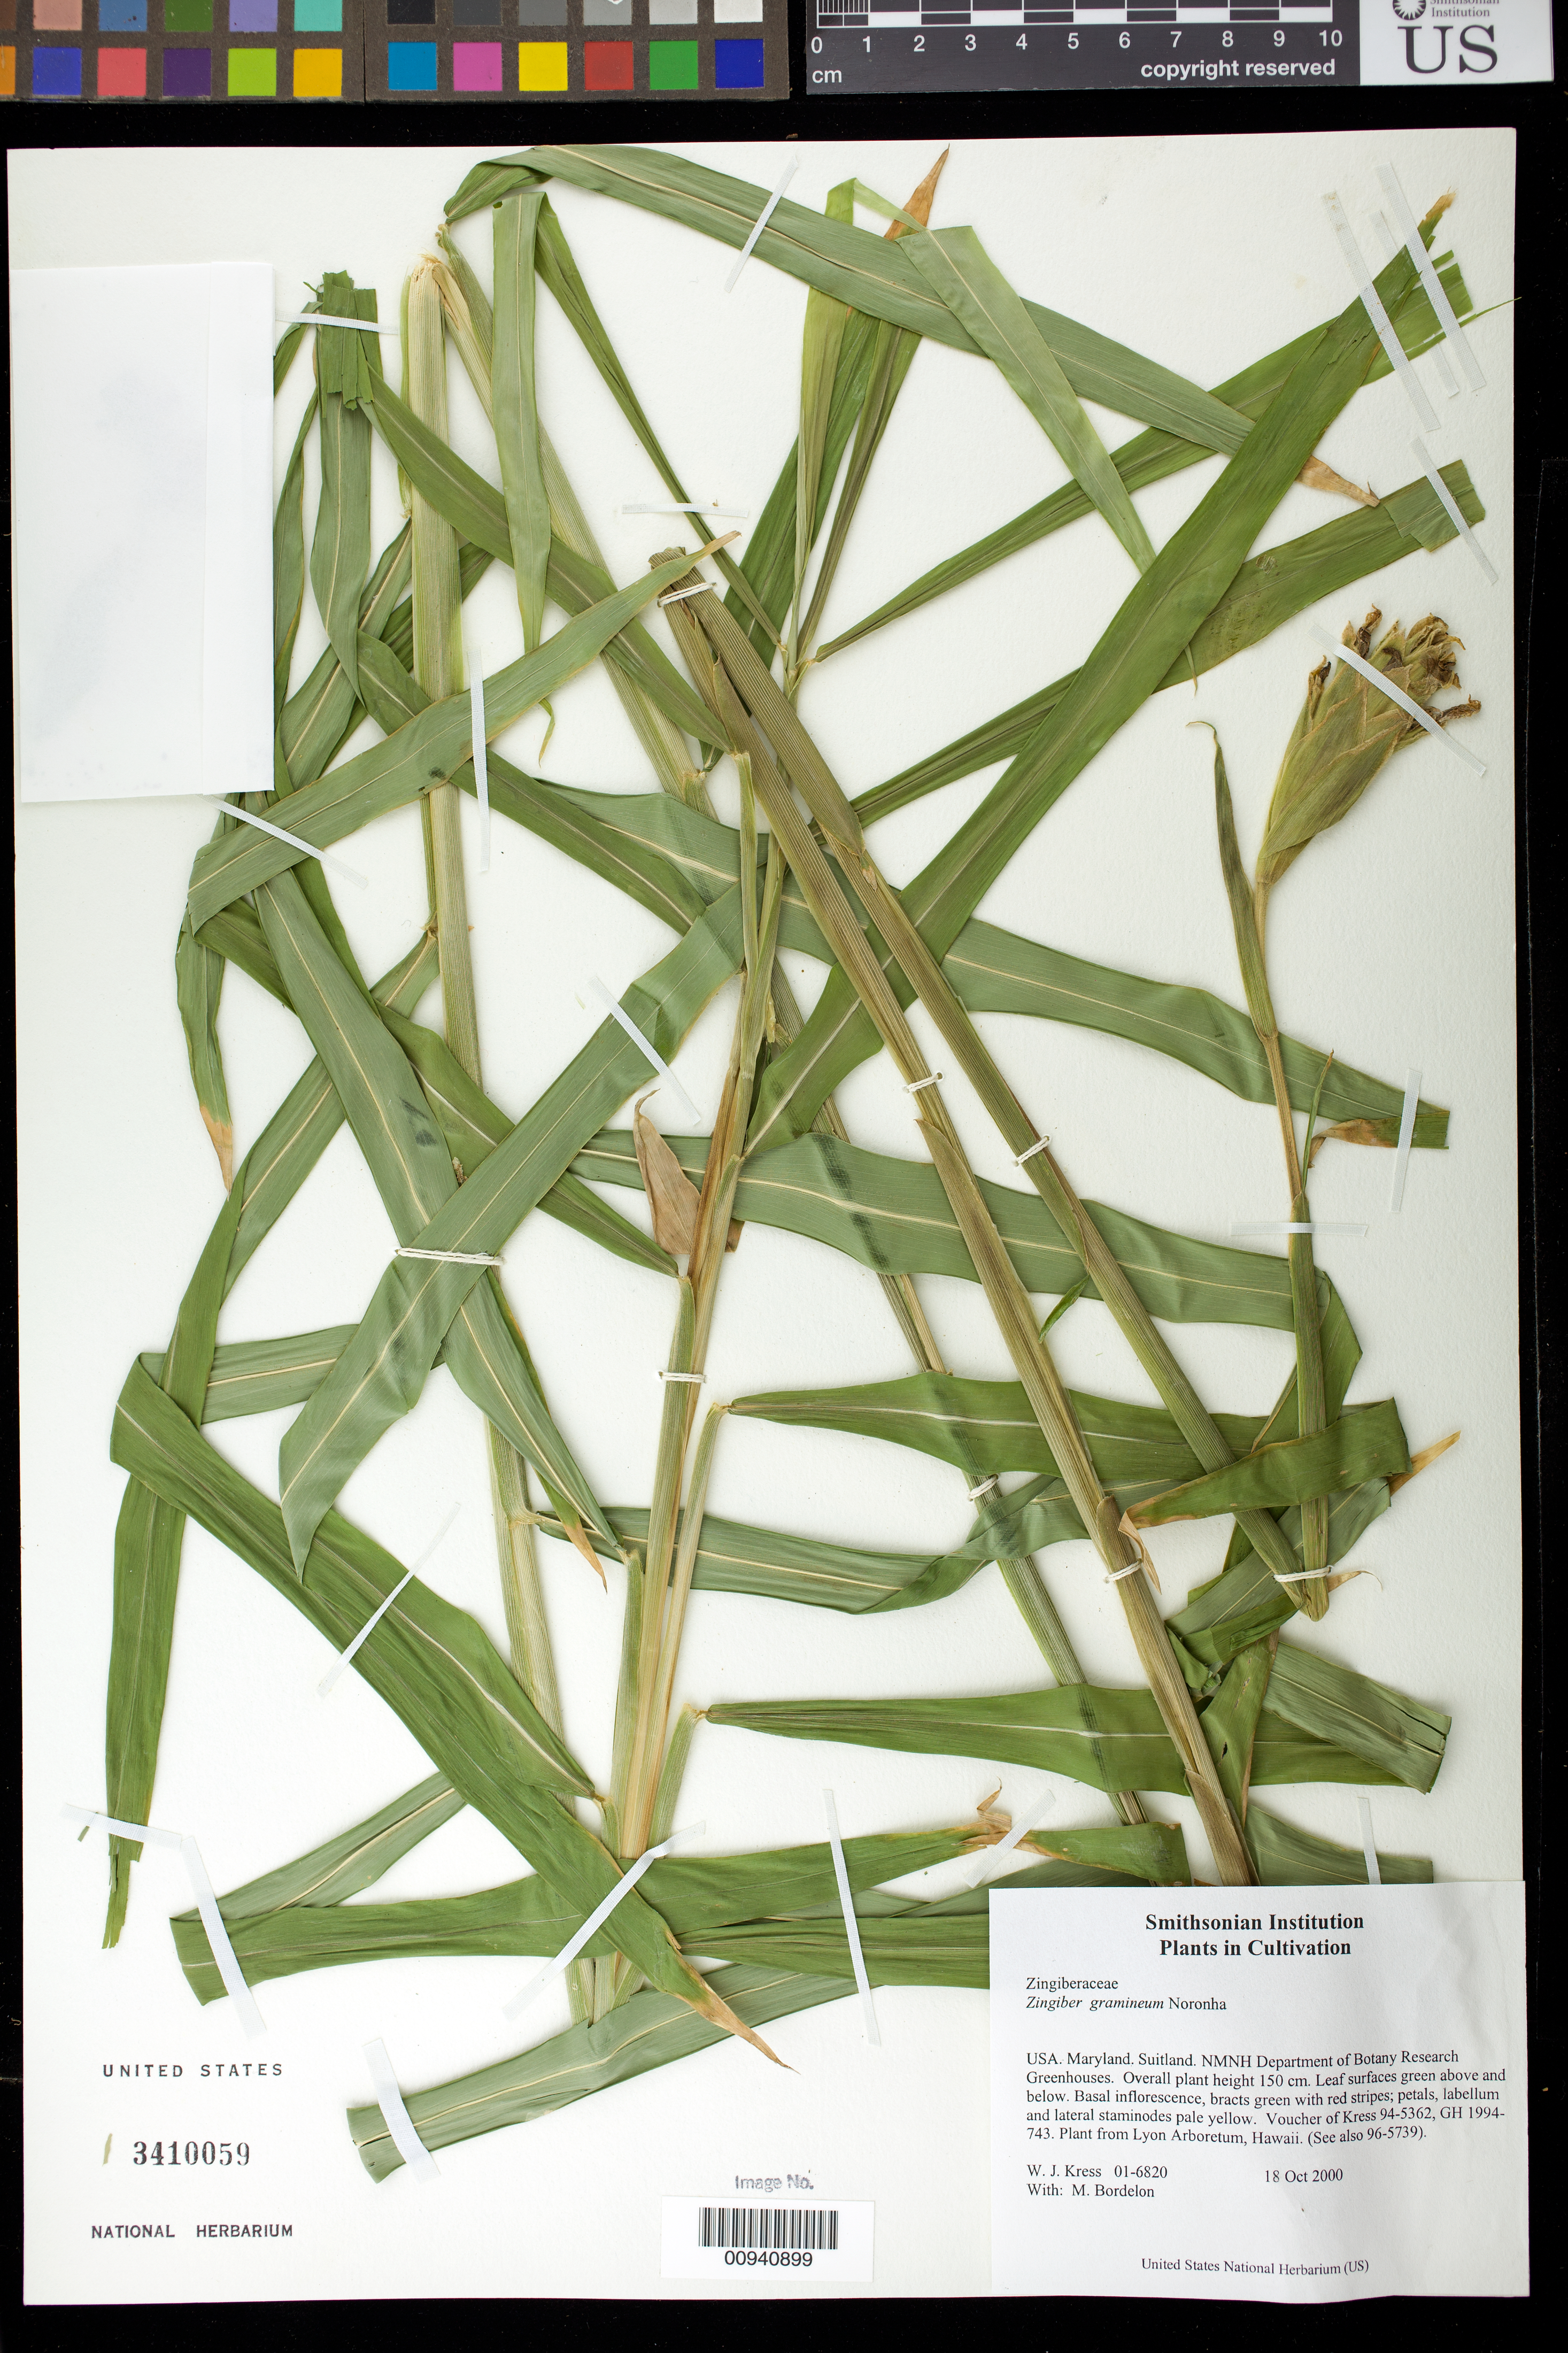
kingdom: Plantae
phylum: Tracheophyta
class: Liliopsida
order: Zingiberales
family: Zingiberaceae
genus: Zingiber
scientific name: Zingiber gramineum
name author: Noronha ex Blume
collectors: W. J. Kress & M. Bordelon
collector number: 01-6820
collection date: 2000-10-18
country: United States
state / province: Maryland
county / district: Prince George's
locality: NMNH Botany Research Greenhouses. Suitland (USBRG)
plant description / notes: Voucher of Kress 94-5362, USBRG 1994-743. Plant from Lyon Arboretum, Hawaii. (See also 96-5739).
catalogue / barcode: US 3410059